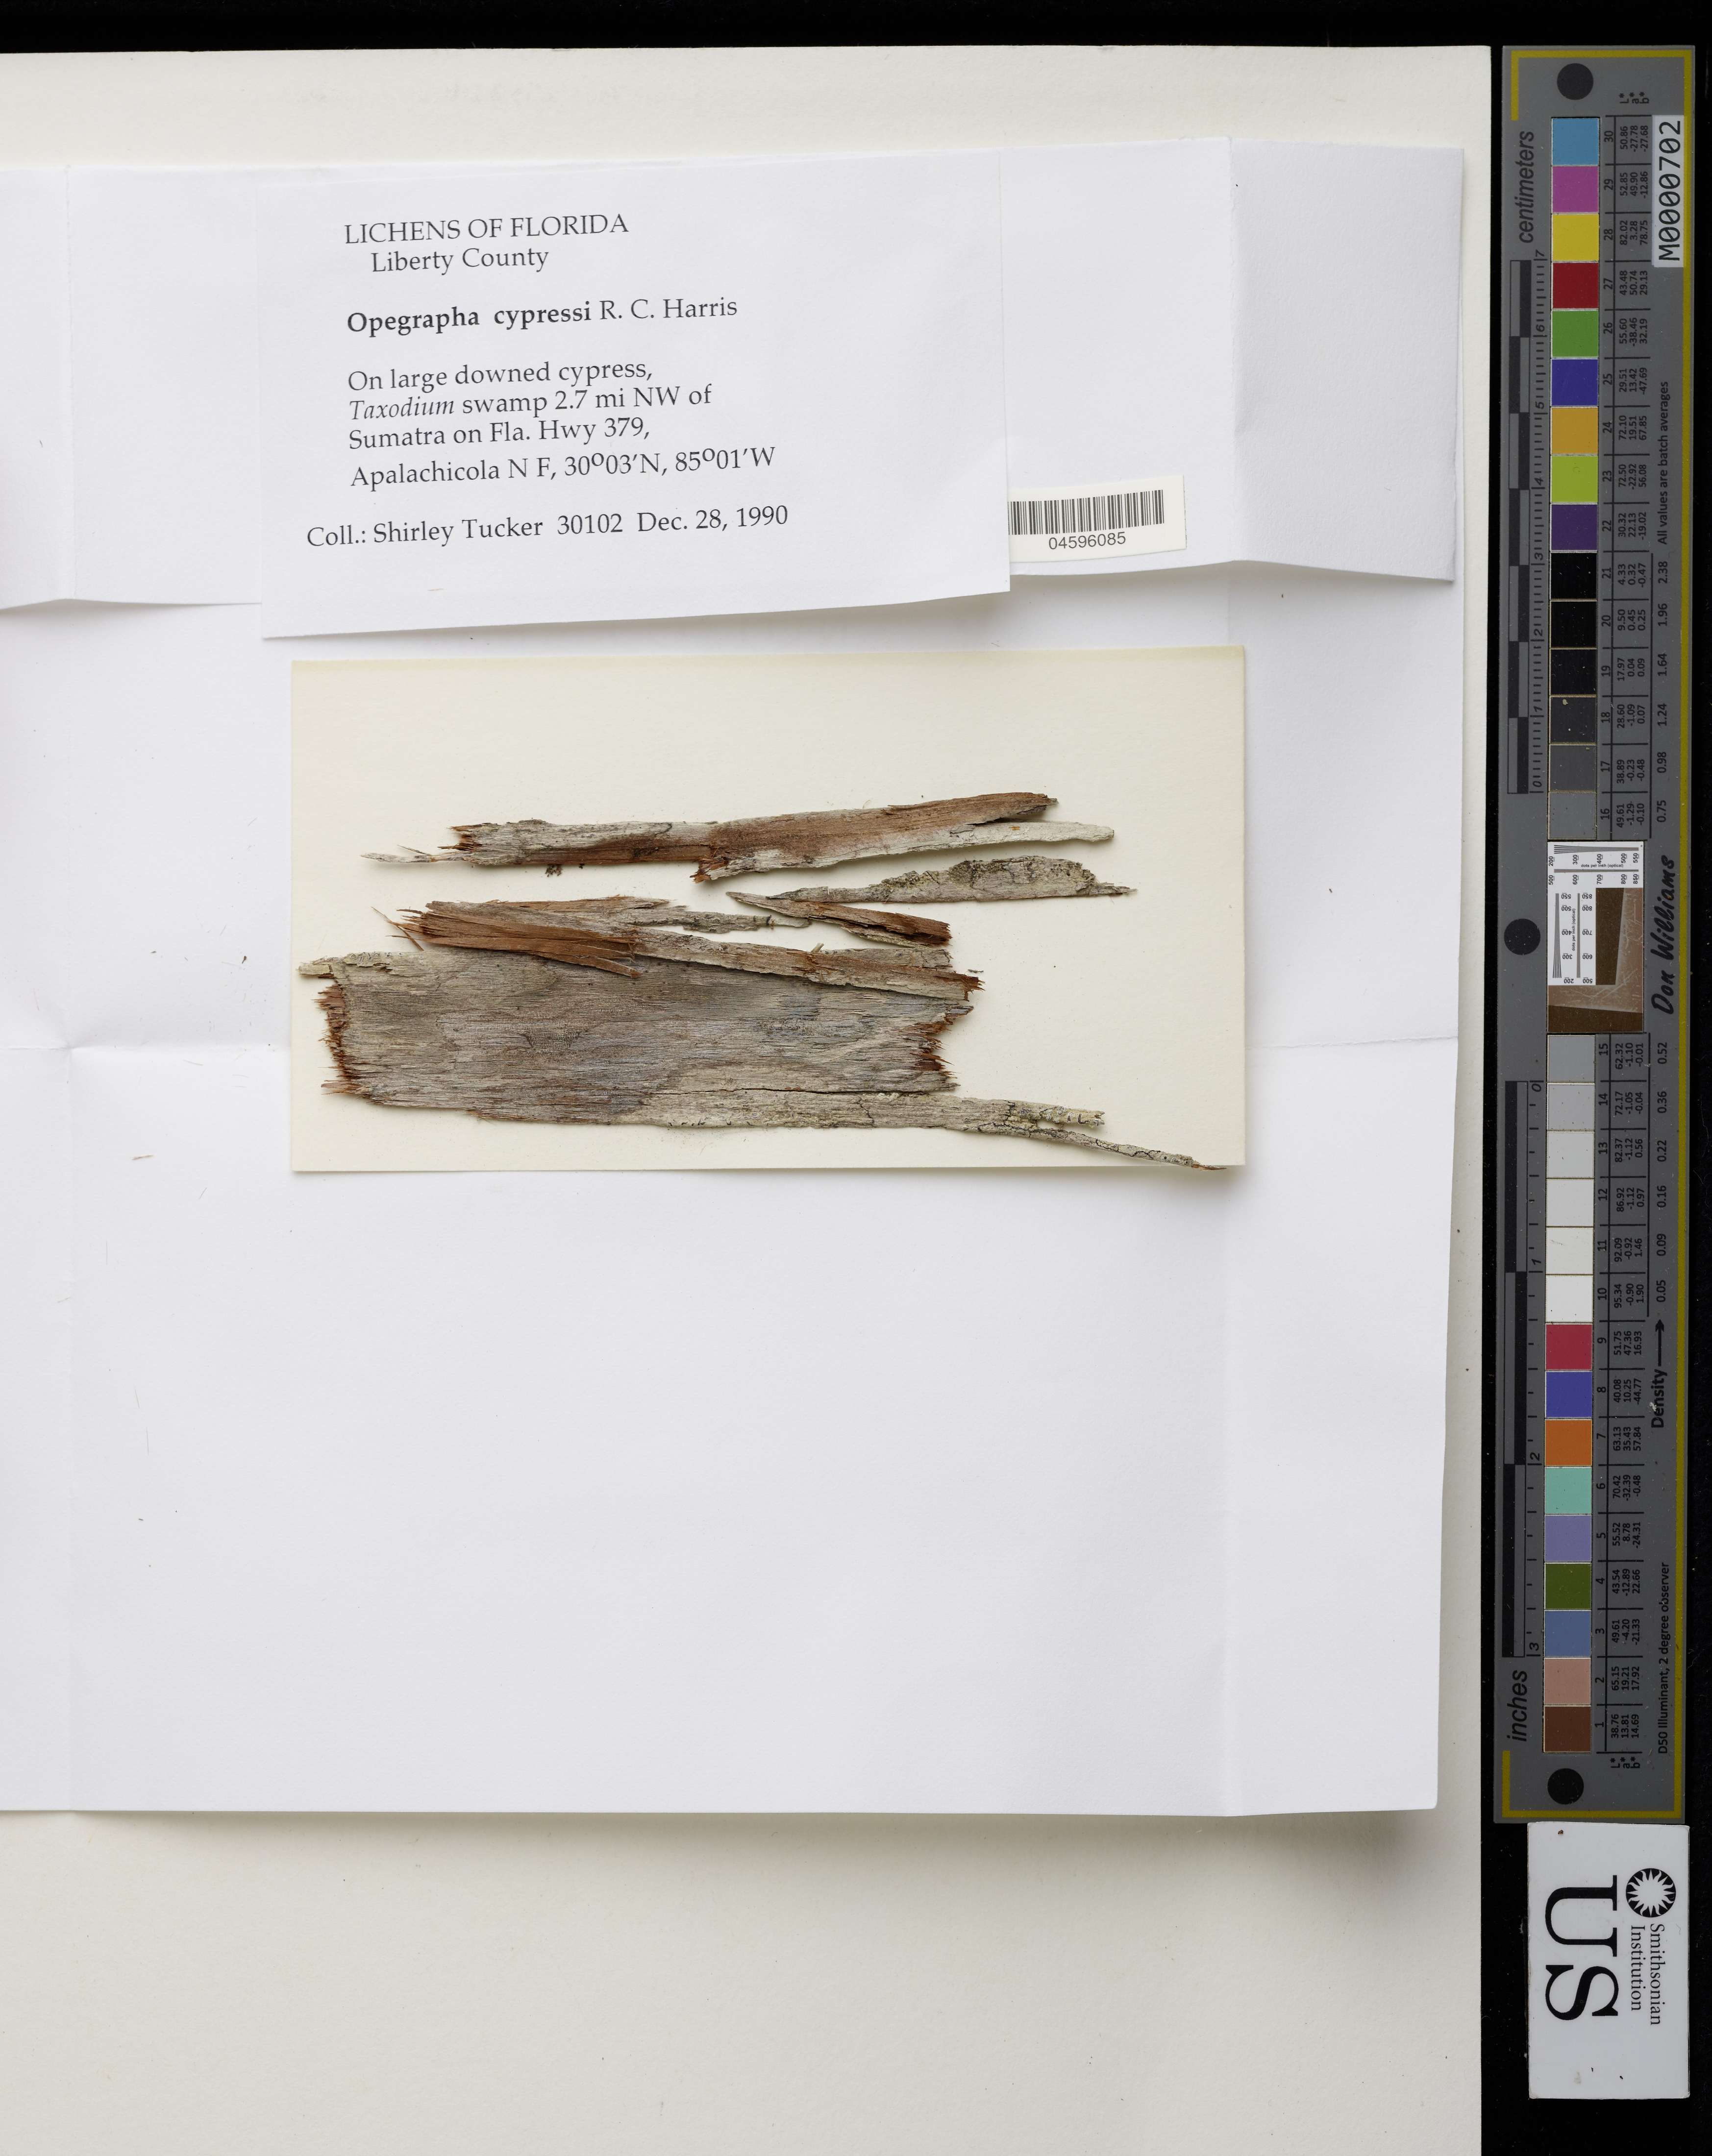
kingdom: Fungi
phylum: Ascomycota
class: Arthoniomycetes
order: Arthoniales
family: Opegraphaceae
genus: Opegrapha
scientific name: Opegrapha cypressi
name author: R.C. Harris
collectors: S. Tucker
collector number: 30102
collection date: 1990-12-28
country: United States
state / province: Florida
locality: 2.7 mi NW of Sumatra on Fla. Hwy 379, Apalachicola N F.